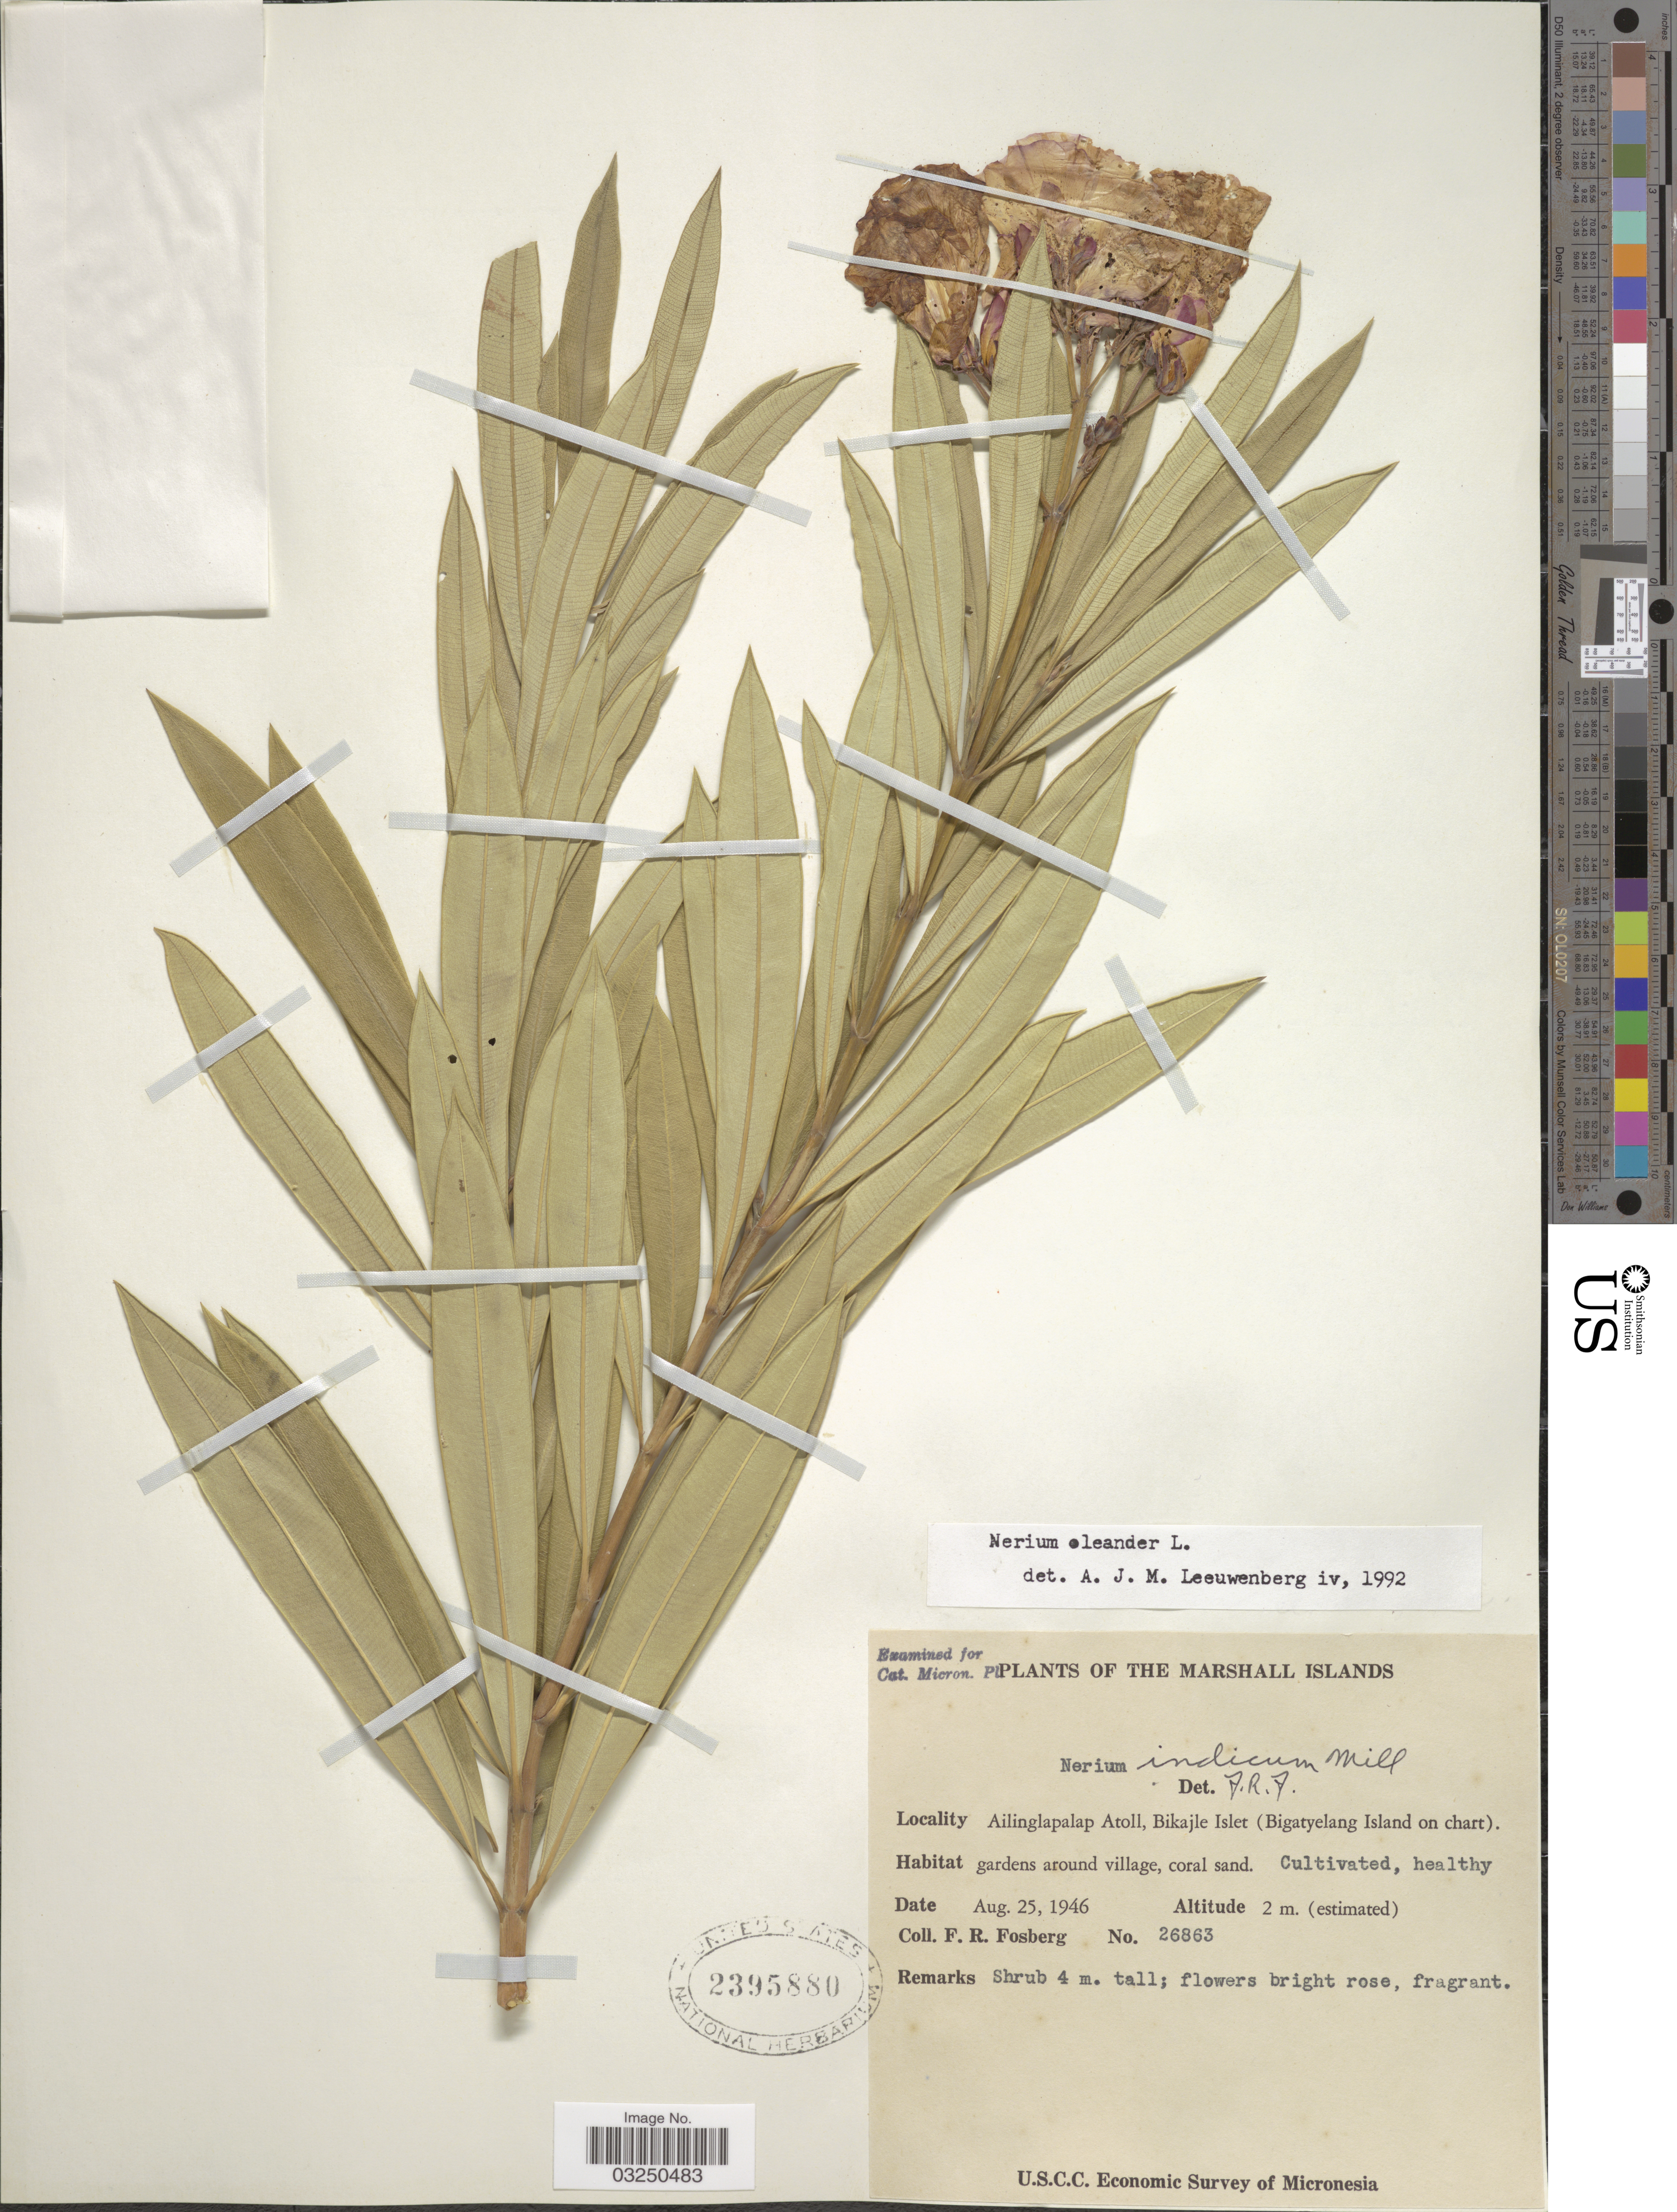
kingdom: Plantae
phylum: Tracheophyta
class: Magnoliopsida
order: Gentianales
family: Apocynaceae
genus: Nerium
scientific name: Nerium oleander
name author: L.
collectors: F. R. Fosberg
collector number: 26863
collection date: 1946-08-25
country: Marshall Islands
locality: Ailinglapalap Atoll, Bikajle Islet (Bigatyelang Island on chart).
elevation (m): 2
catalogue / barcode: US 2395880